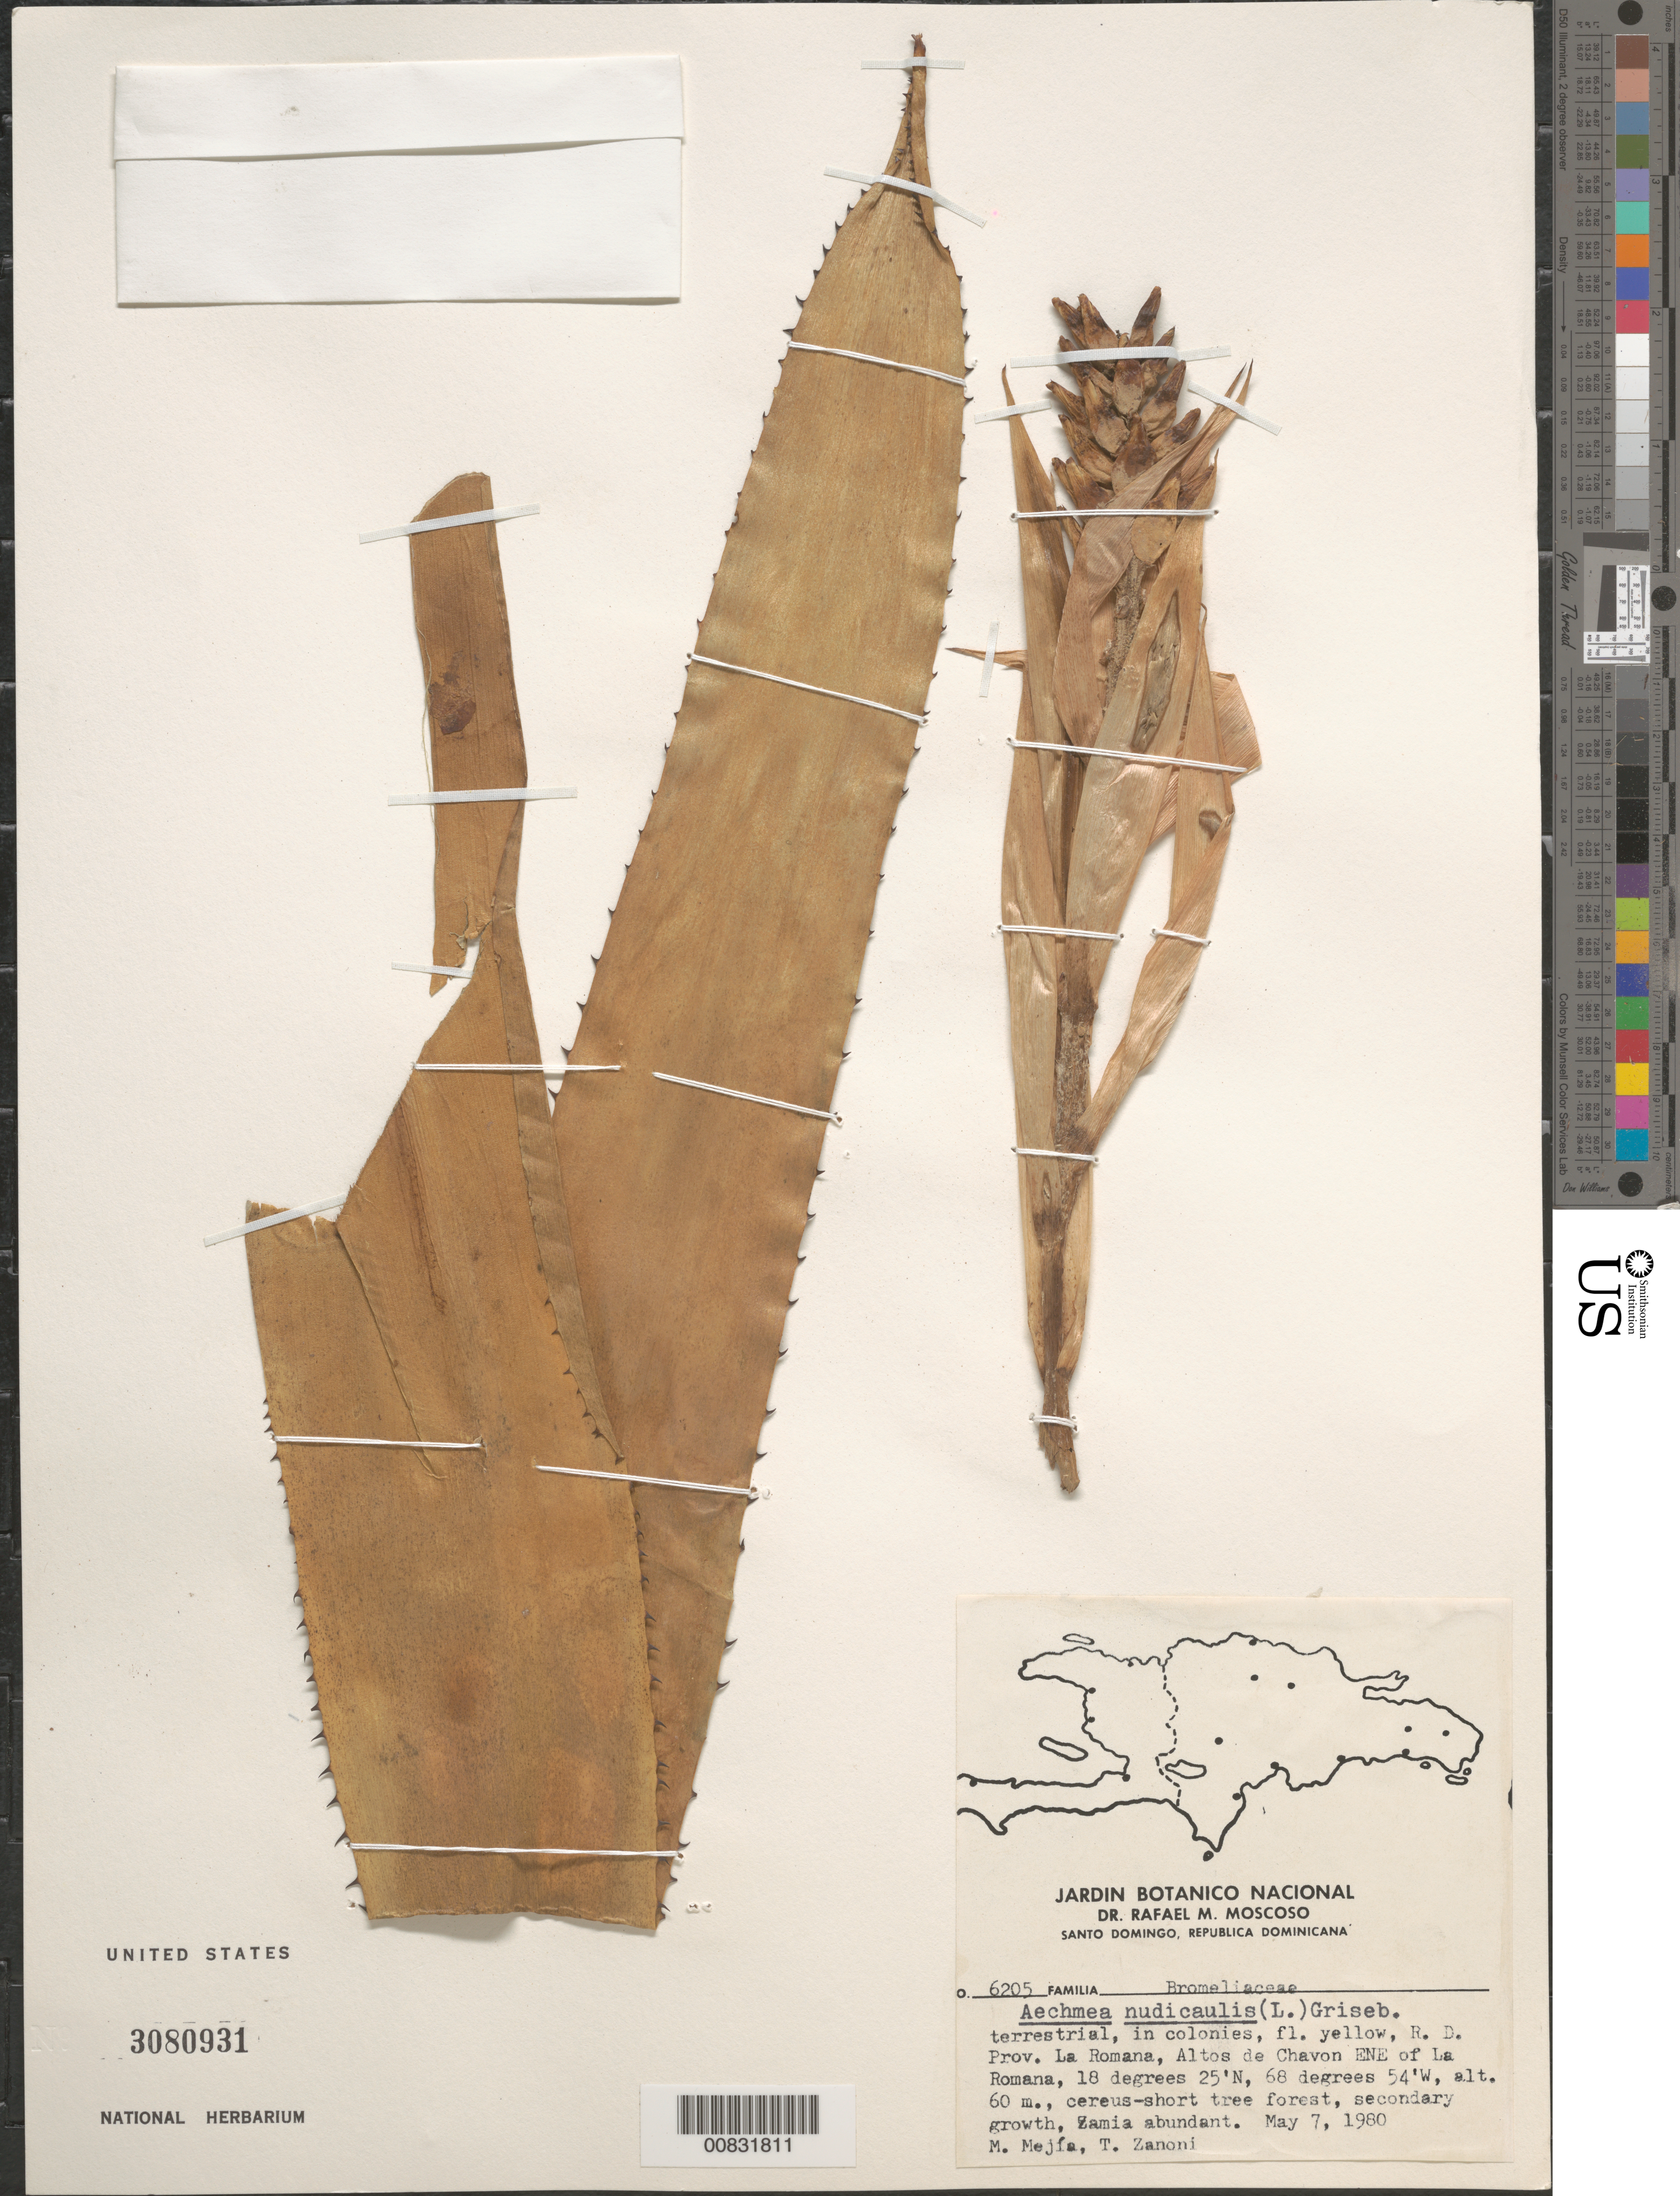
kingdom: Plantae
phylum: Tracheophyta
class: Liliopsida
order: Poales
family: Bromeliaceae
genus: Aechmea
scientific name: Aechmea nudicaulis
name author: (L.) Griseb.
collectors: M. Mejia & T. A. Zanoni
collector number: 6205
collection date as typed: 07 May 1980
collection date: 1980-05-07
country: Dominican Republic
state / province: La Romana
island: Hispaniola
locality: Altos de Chavon ENE of La Romana.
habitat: Cereus-short tree forest, secondary growth, Zamia abundant.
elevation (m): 60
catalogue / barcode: US 3080931